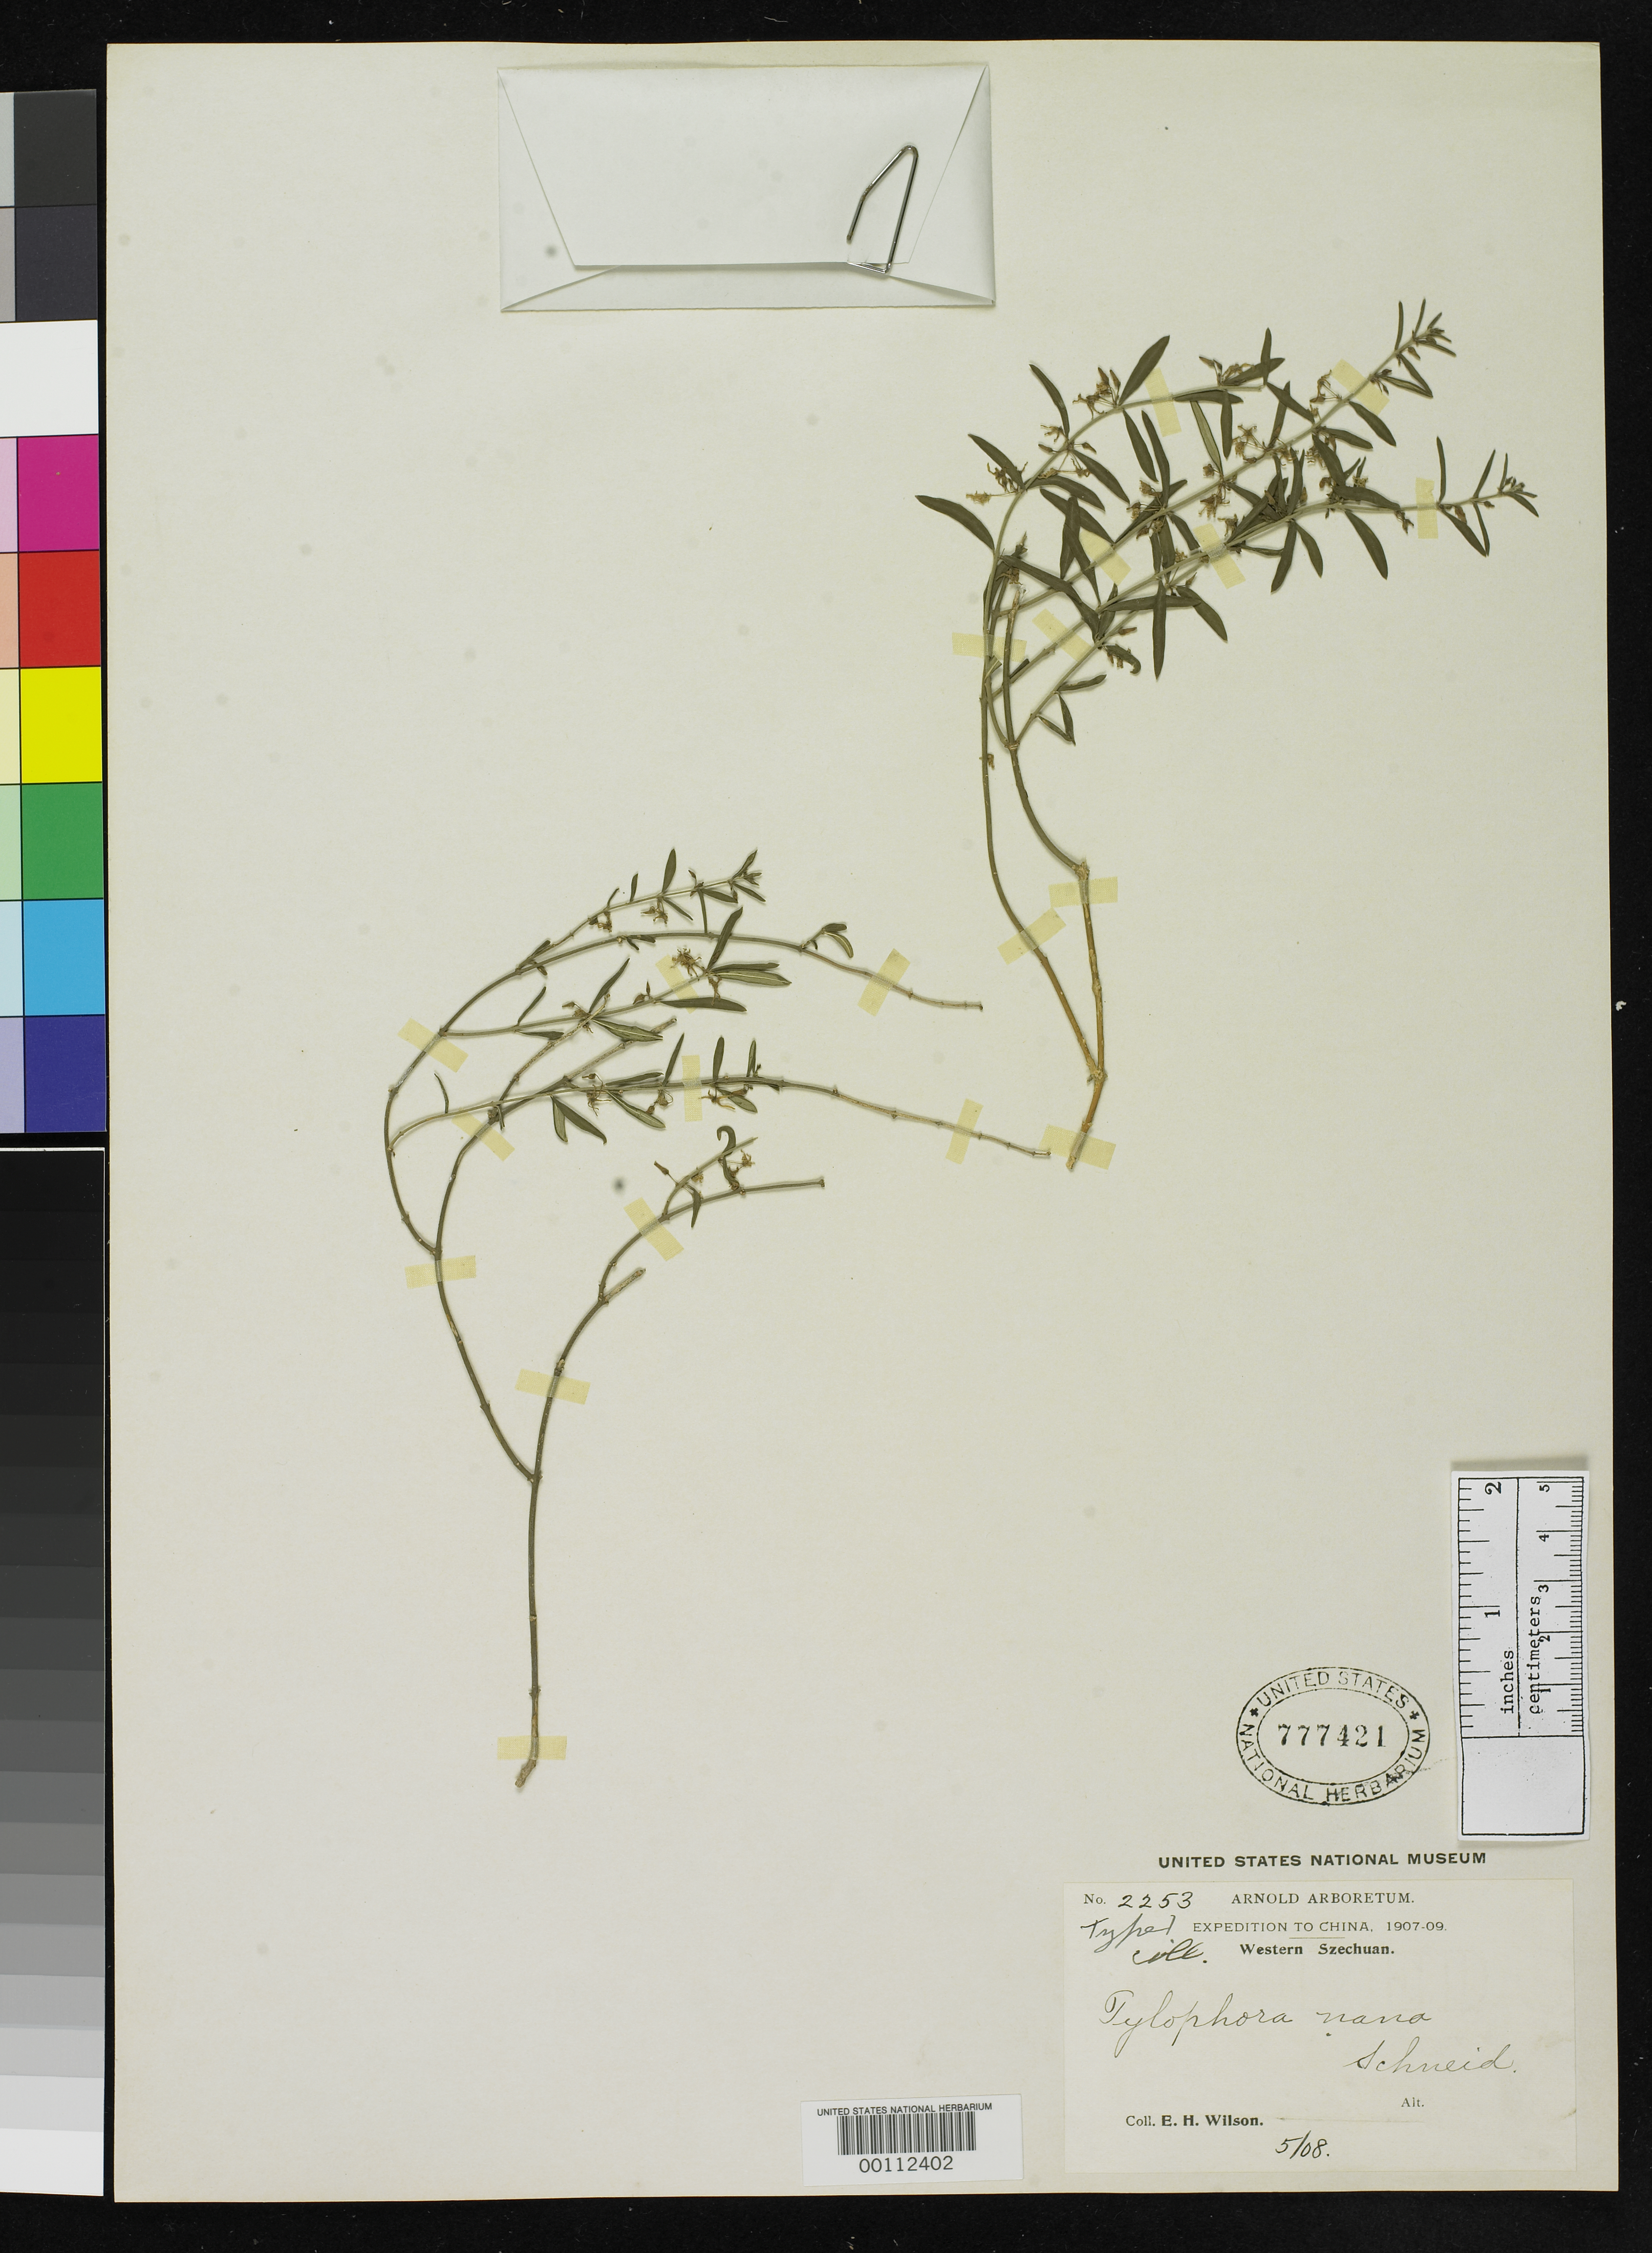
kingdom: Plantae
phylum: Tracheophyta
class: Magnoliopsida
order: Gentianales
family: Apocynaceae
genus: Tylophora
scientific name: Tylophora nana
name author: C.K. Schneid. in Sarg.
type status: Isotype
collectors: E. H. Wilson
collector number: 2253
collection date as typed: May 1908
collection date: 1908-05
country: China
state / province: Sichuan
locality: Western Szechuan.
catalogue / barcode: US 777421